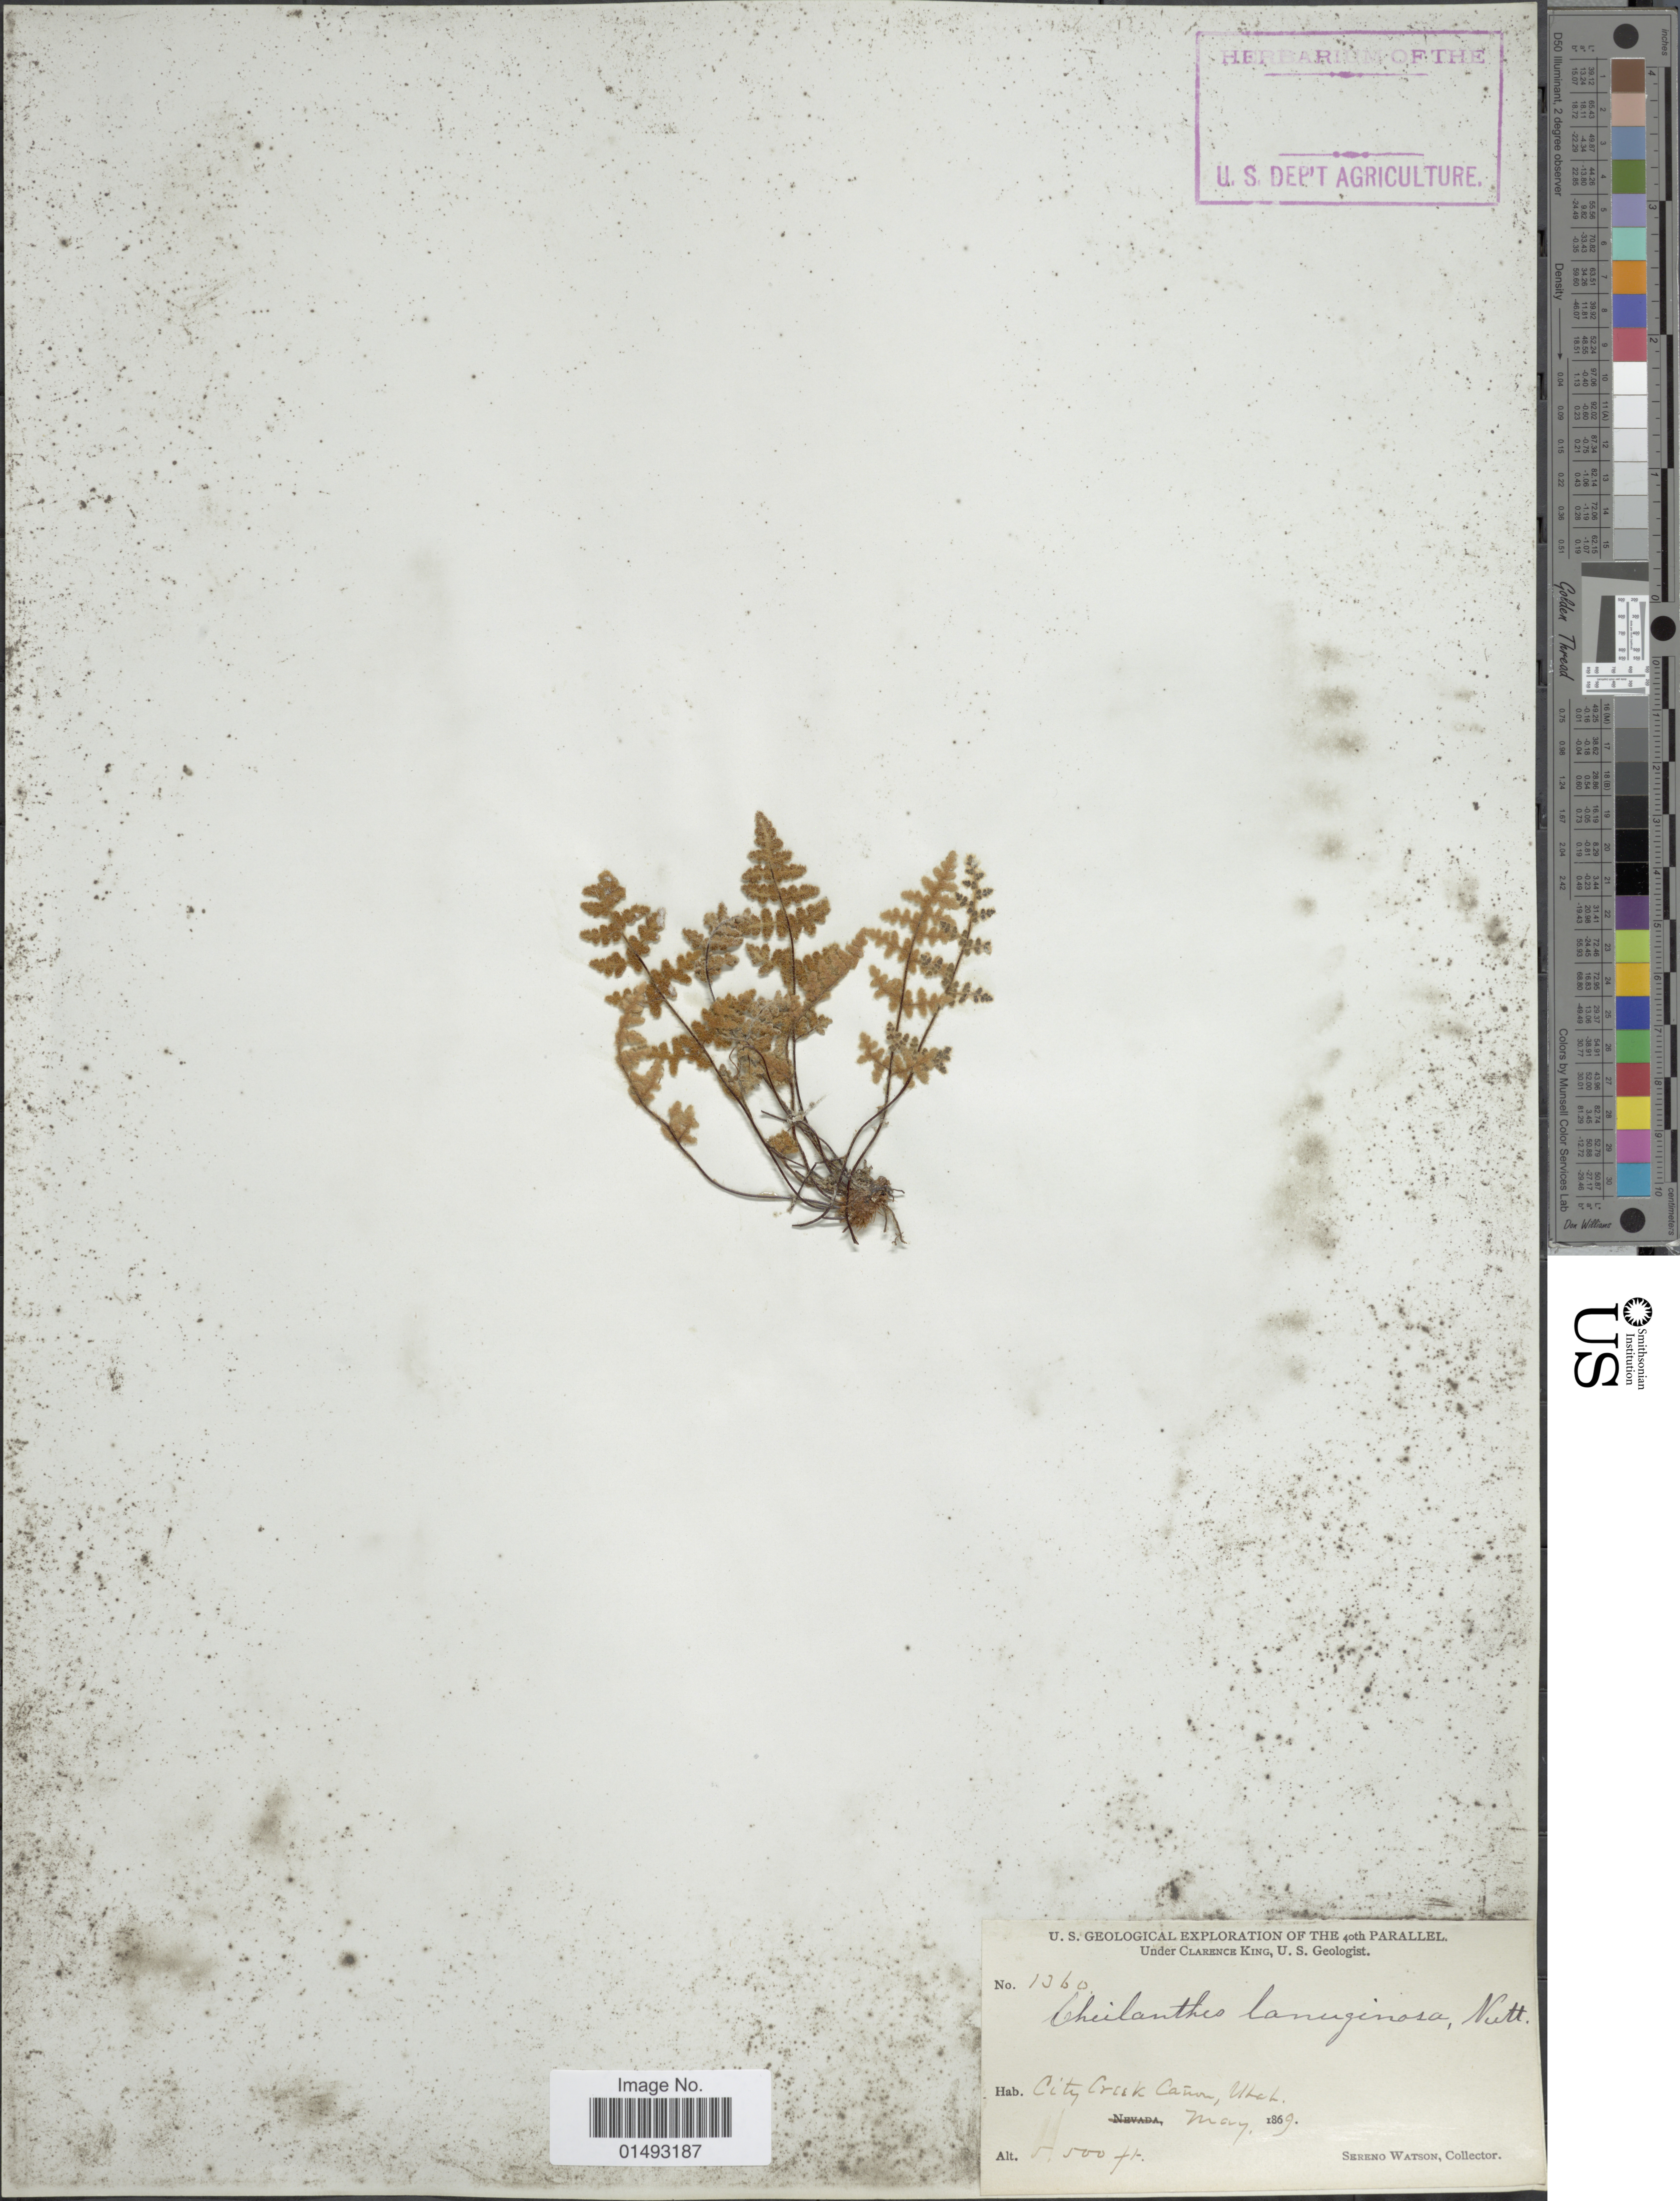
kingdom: Plantae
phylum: Tracheophyta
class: Polypodiopsida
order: Polypodiales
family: Pteridaceae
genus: Myriopteris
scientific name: Myriopteris gracilis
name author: Fée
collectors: S. Watson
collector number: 1360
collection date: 1869-05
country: United States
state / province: Utah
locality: City Creek Cañon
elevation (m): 1676